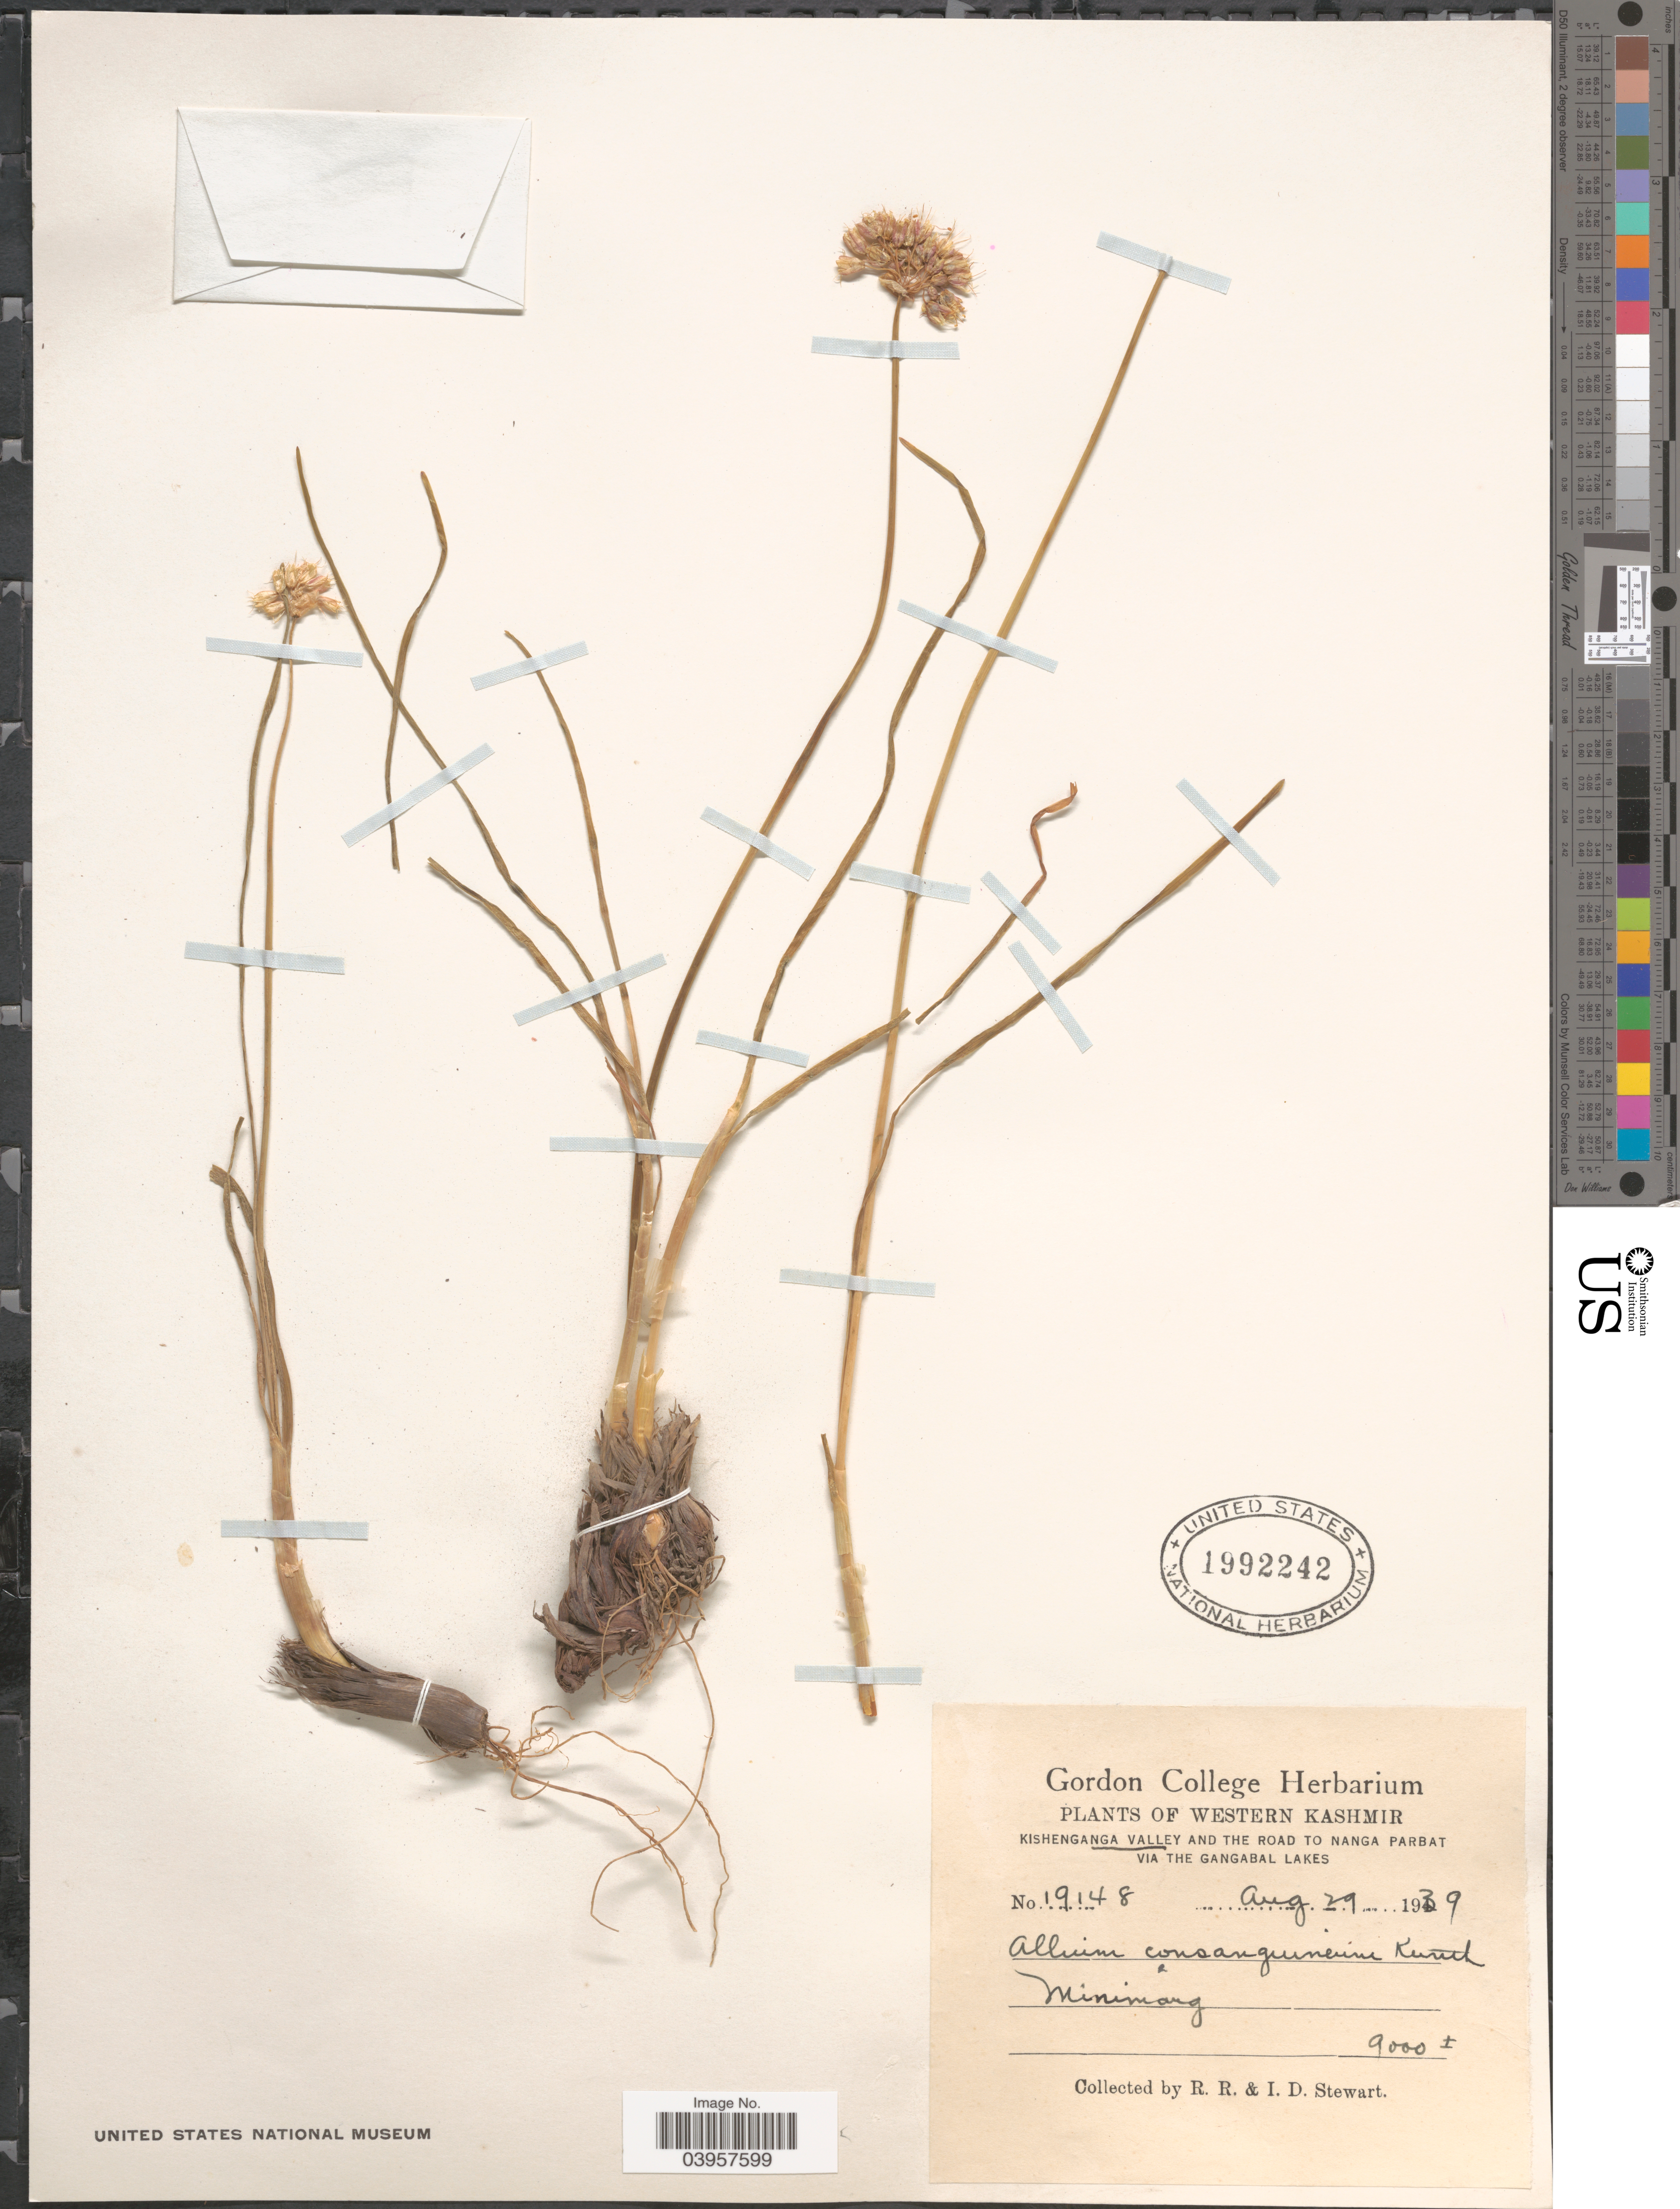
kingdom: Plantae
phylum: Tracheophyta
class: Liliopsida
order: Asparagales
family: Amaryllidaceae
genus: Allium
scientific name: Allium consanguineum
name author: Kunth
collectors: R. Stewart & I. Stewart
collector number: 19148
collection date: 1939-08-29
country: India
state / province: Jammu and Kashmir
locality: Western Kashmir. Kishenganga Valley and the road to Nanga Parbat via the Gangabal Lakes. Minimarg.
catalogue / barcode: US 1992242